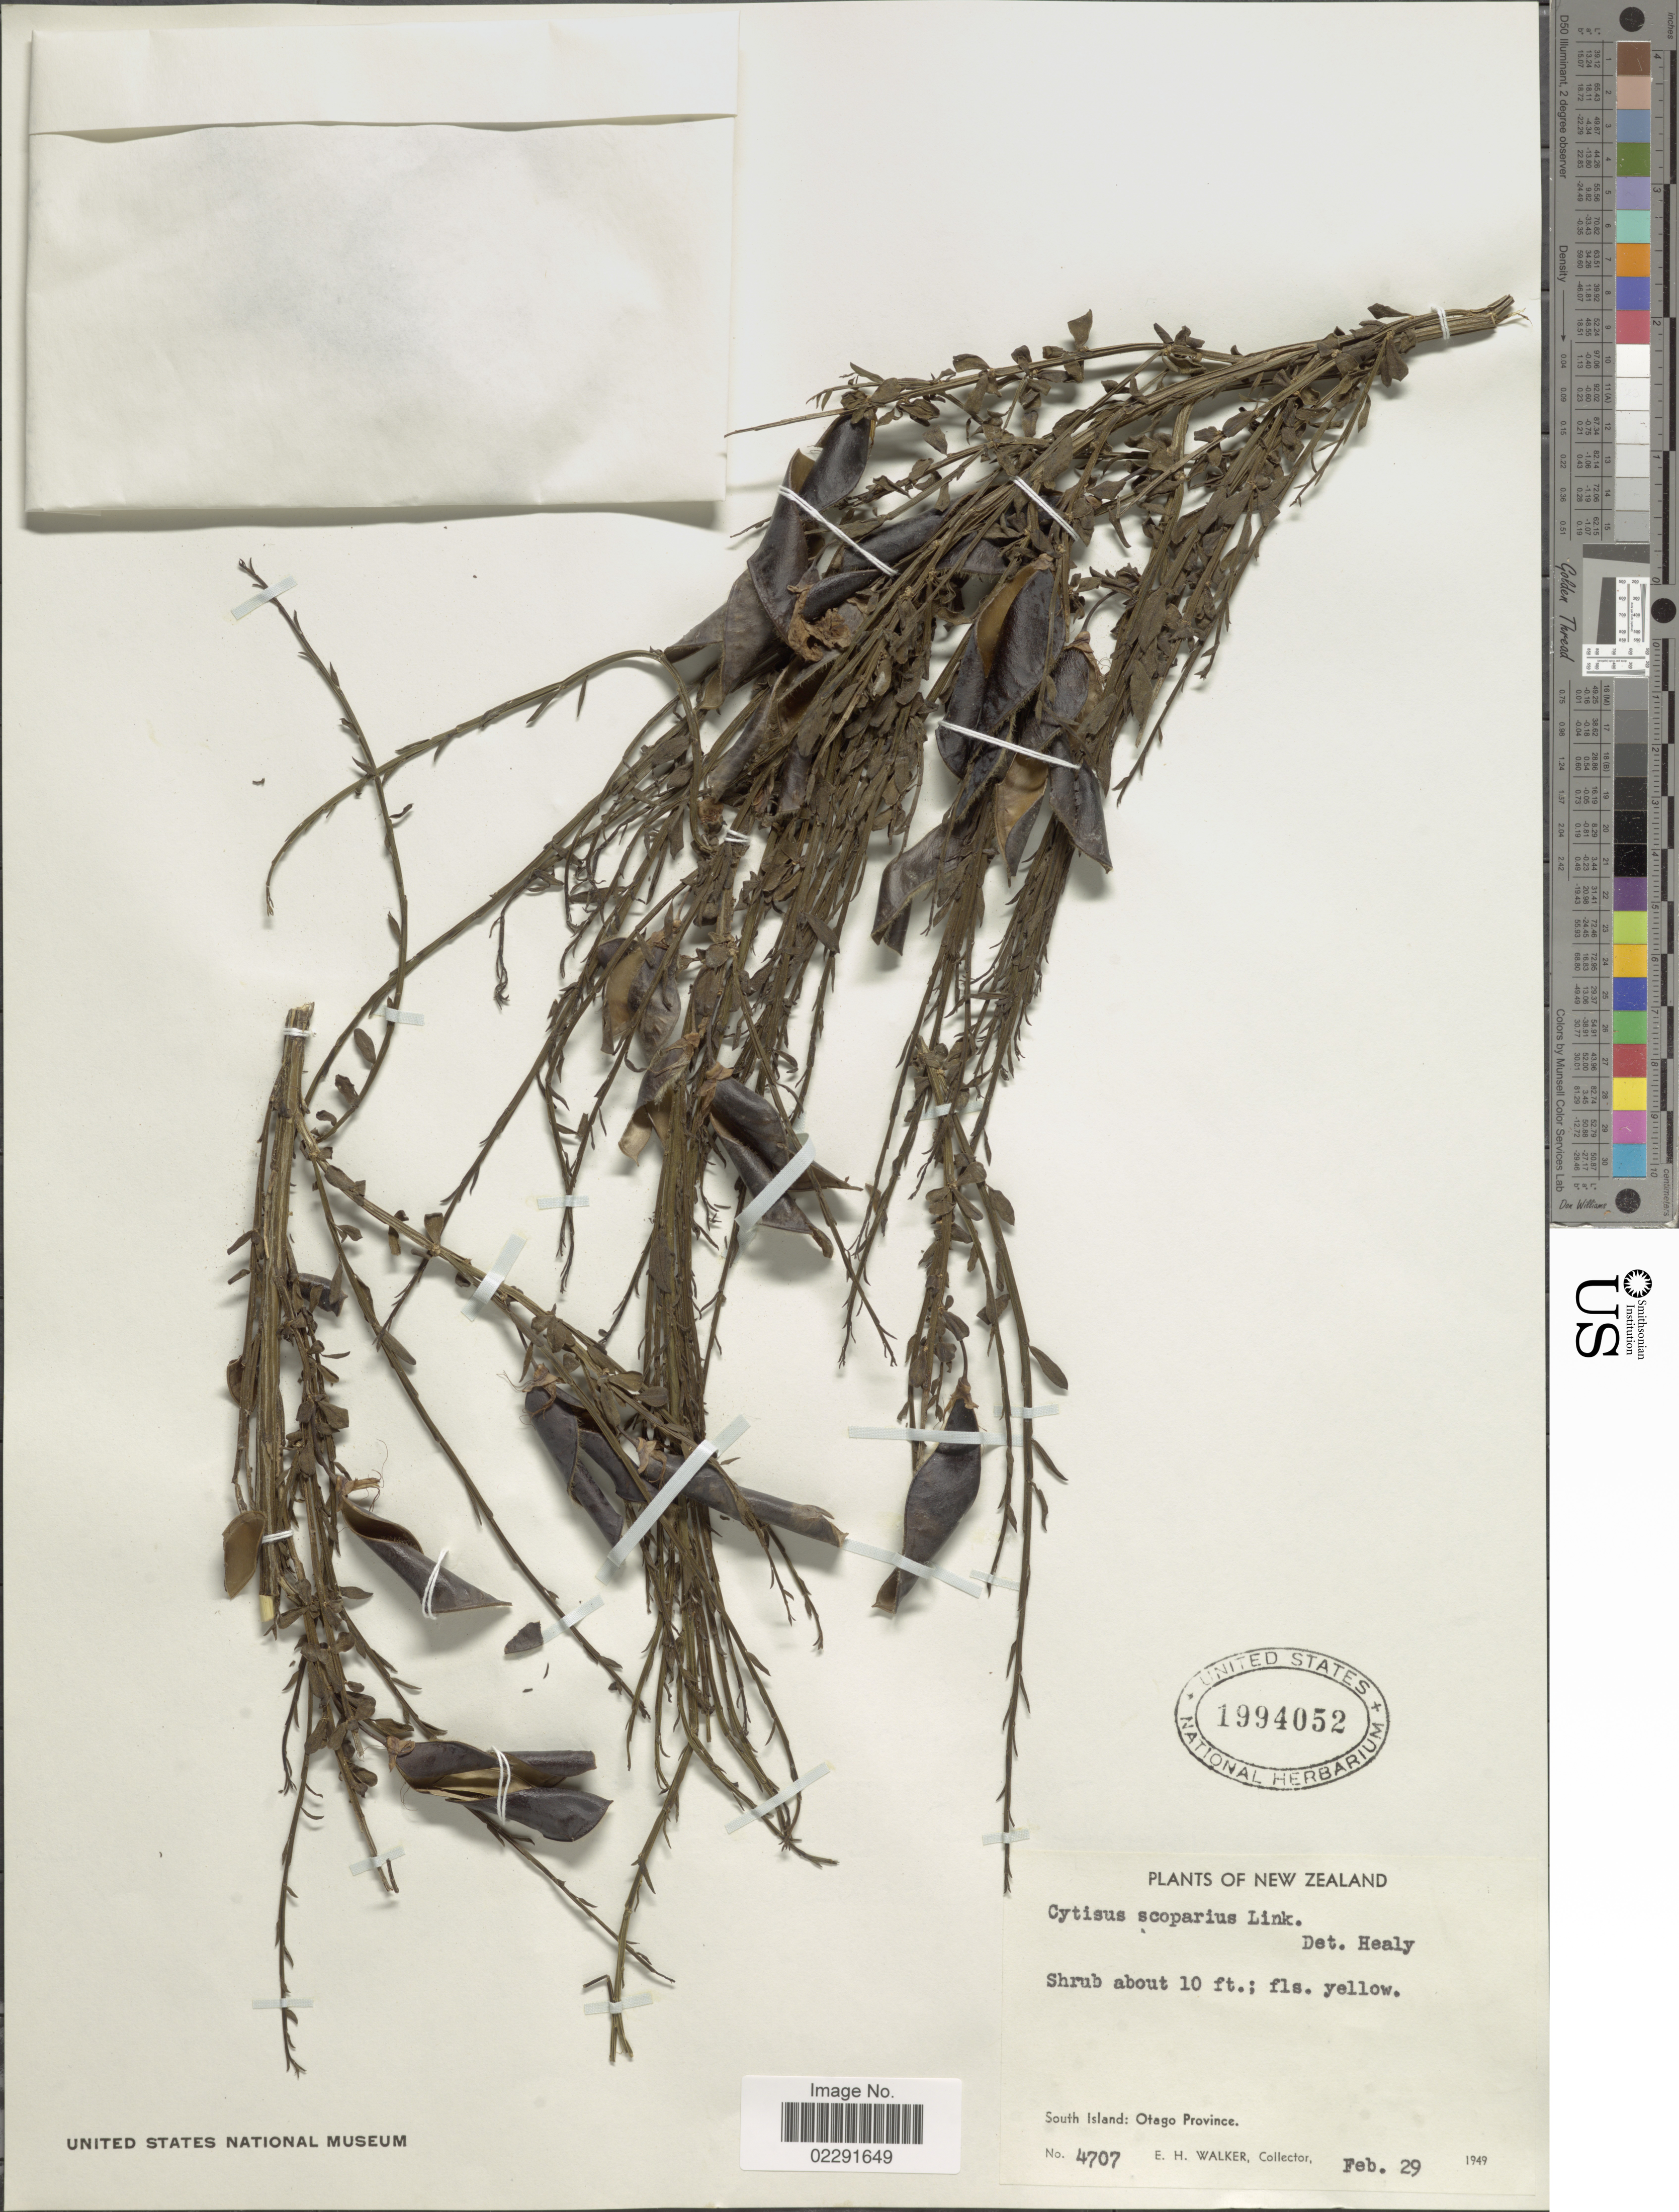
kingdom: Plantae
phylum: Tracheophyta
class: Magnoliopsida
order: Fabales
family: Fabaceae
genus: Cytisus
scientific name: Cytisus scoparius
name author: (L.) Link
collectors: E. H. Walker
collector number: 4707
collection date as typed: Transcribed d/m/y: 29/2/1949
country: New Zealand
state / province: Otago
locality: South Island.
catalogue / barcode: US 1994052